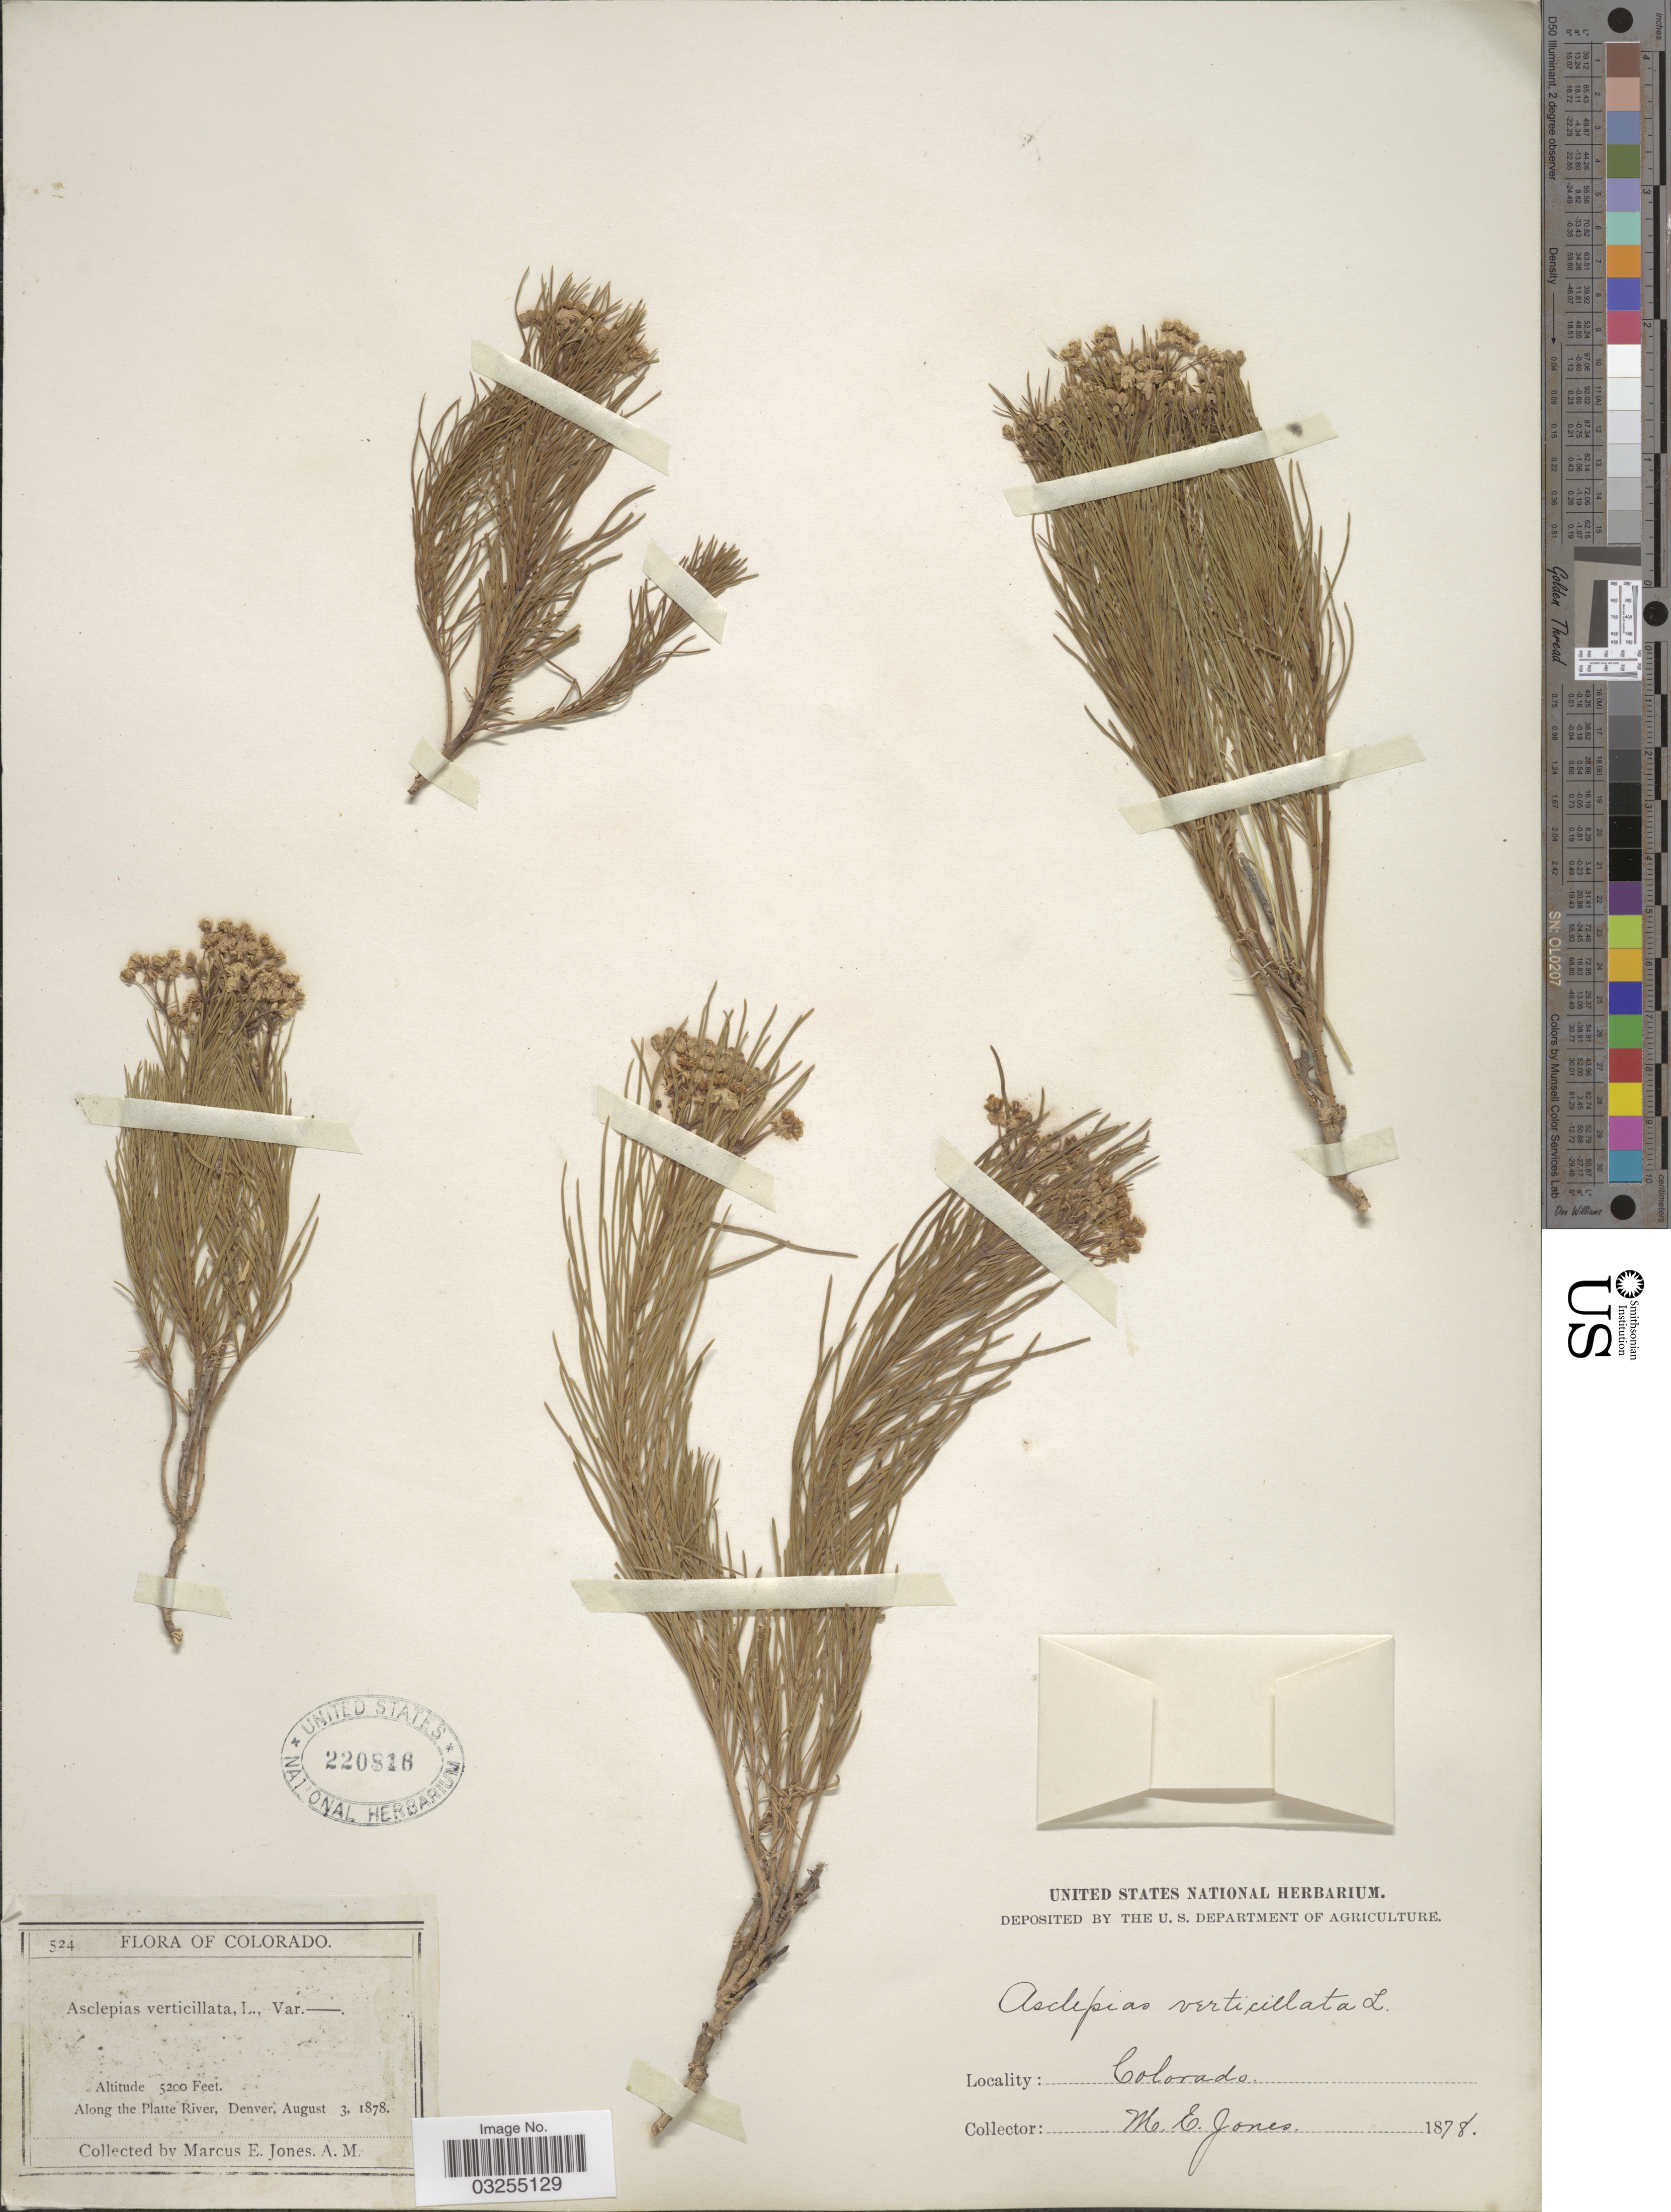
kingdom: Plantae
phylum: Tracheophyta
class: Magnoliopsida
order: Gentianales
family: Apocynaceae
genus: Asclepias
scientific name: Asclepias pumila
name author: (A. Gray) Vail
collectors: M. E. Jones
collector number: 524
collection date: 1878-08-03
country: United States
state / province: Colorado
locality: Along the Platte River, Denver.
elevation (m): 1585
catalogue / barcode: US 220816